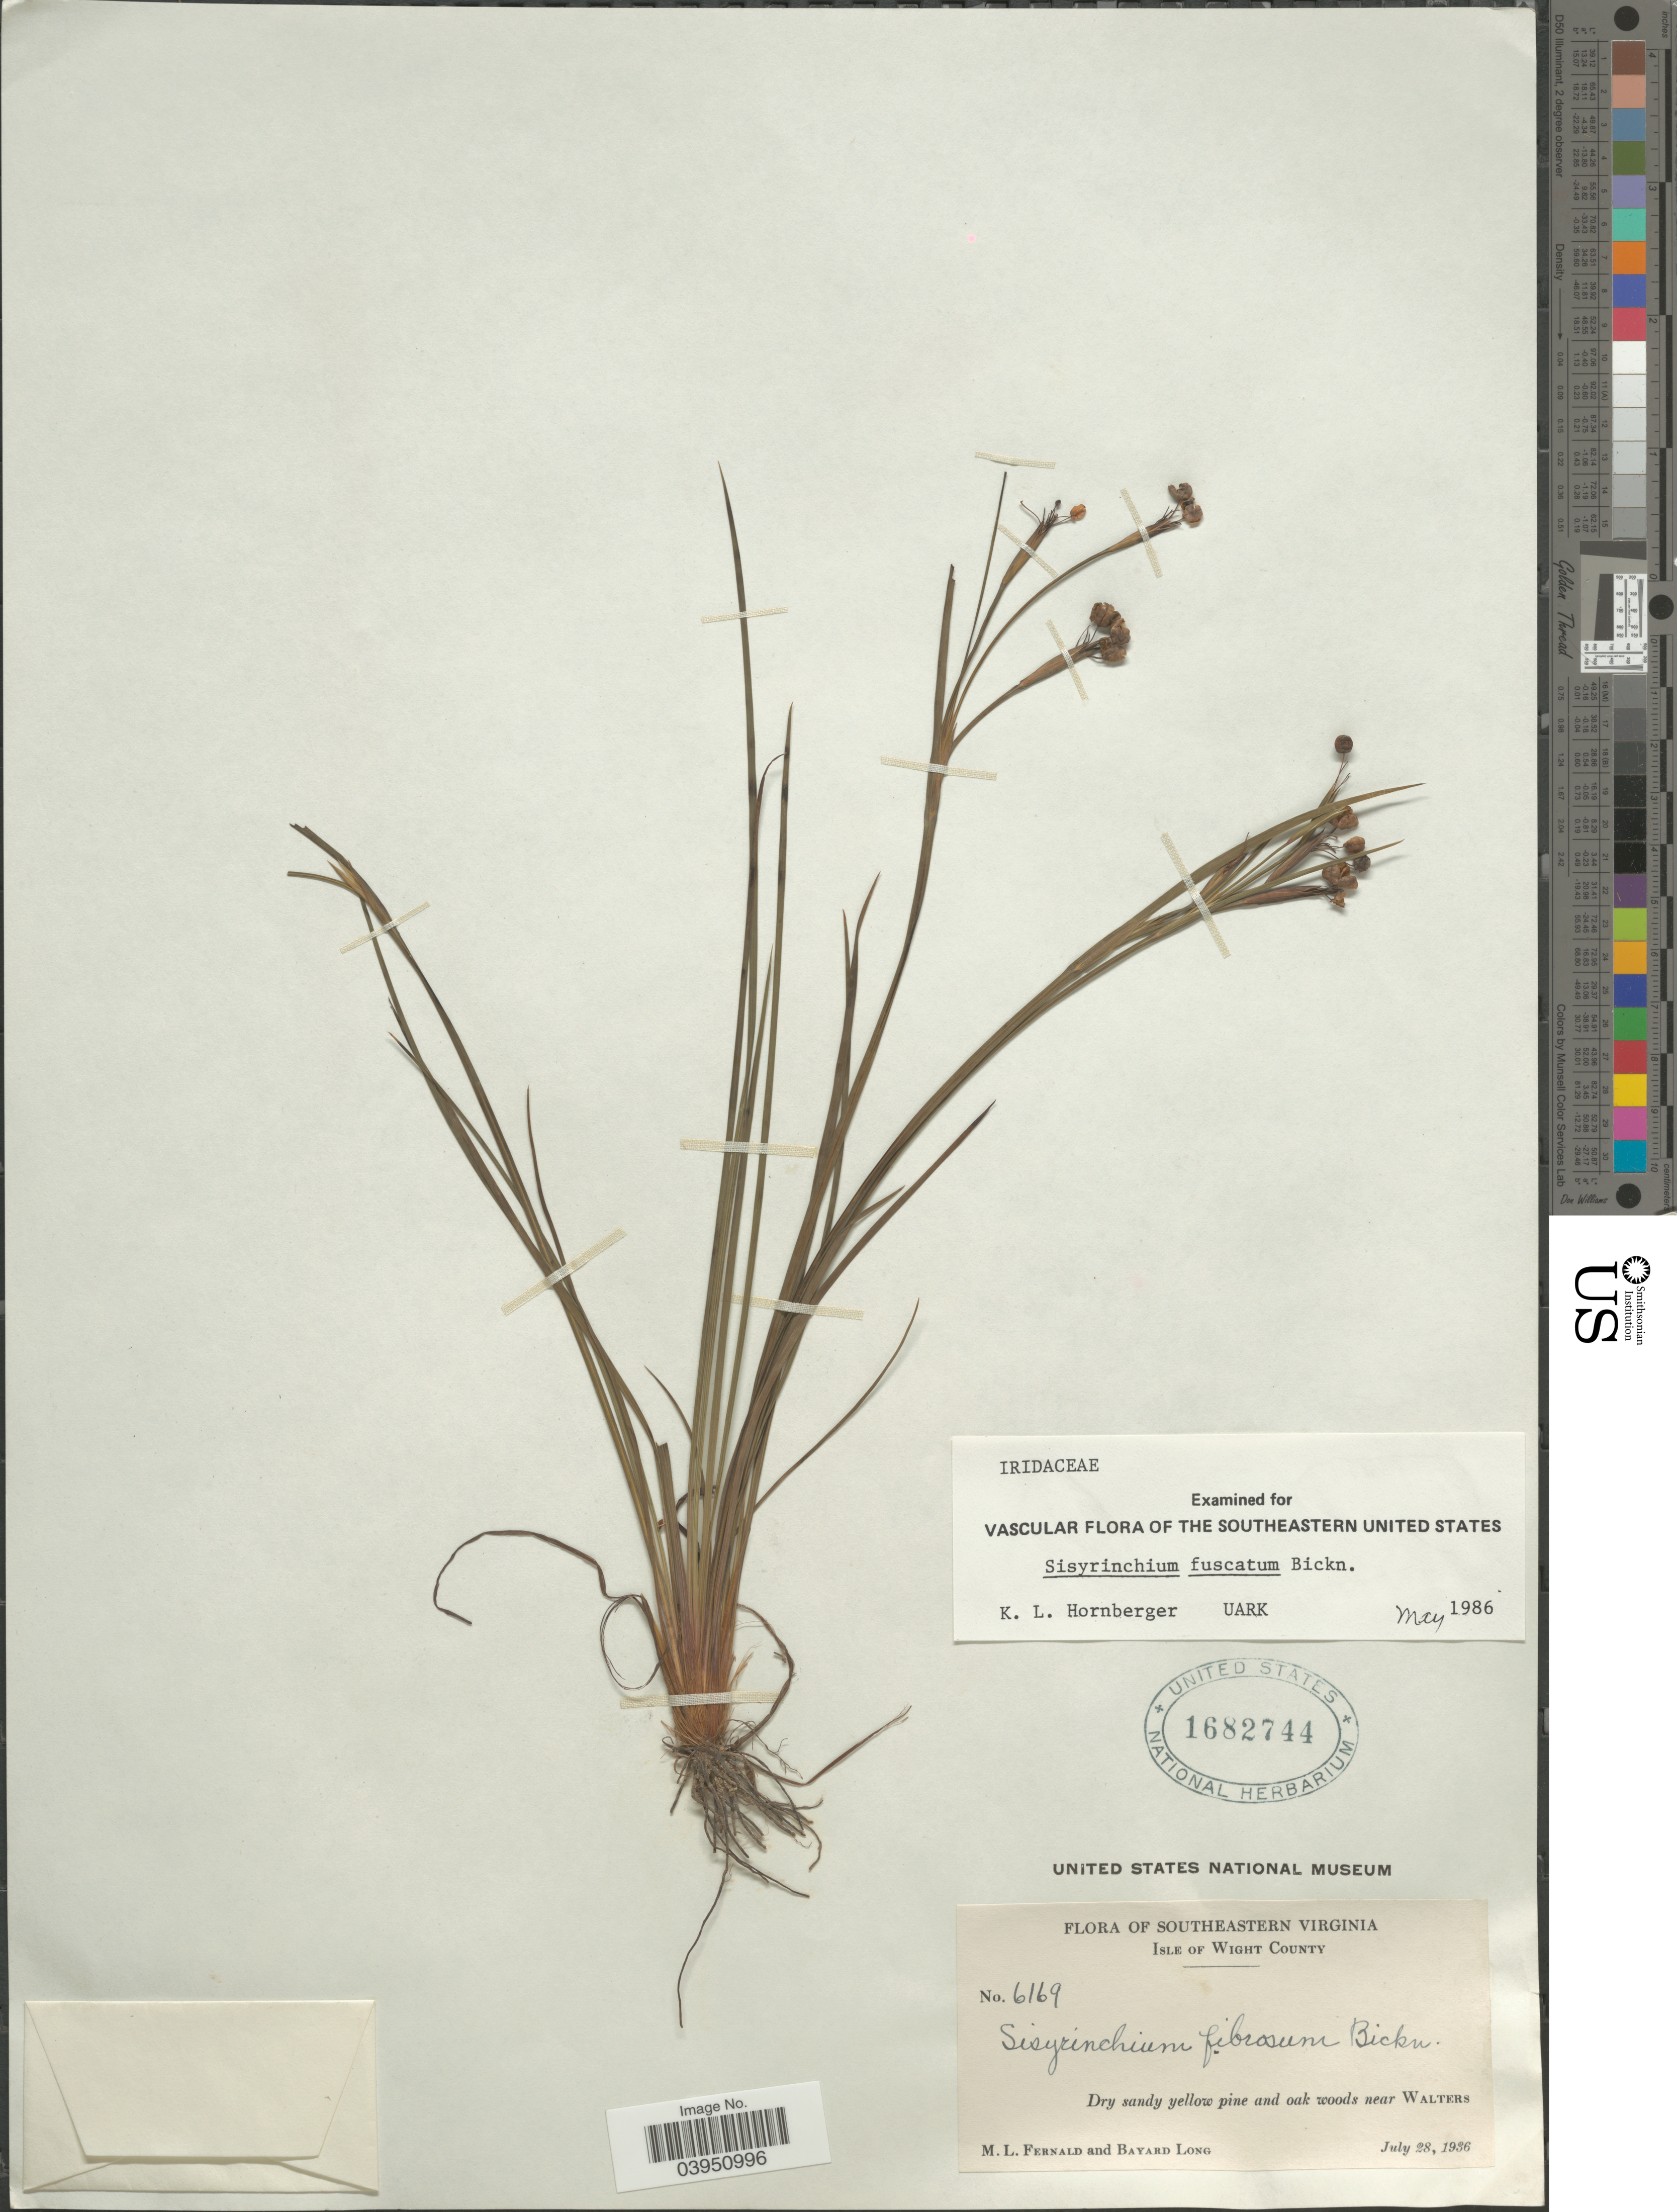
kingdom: Plantae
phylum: Tracheophyta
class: Liliopsida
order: Asparagales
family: Iridaceae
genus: Sisyrinchium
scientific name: Sisyrinchium fuscatum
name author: E.P. Bicknell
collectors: M. L. Fernald & B. Long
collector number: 6169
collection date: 1936-07-28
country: United States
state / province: Virginia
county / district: Isle of Wight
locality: Southeastern Virginia. Isle of Wight County. Near Walters.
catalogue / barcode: US 1682744